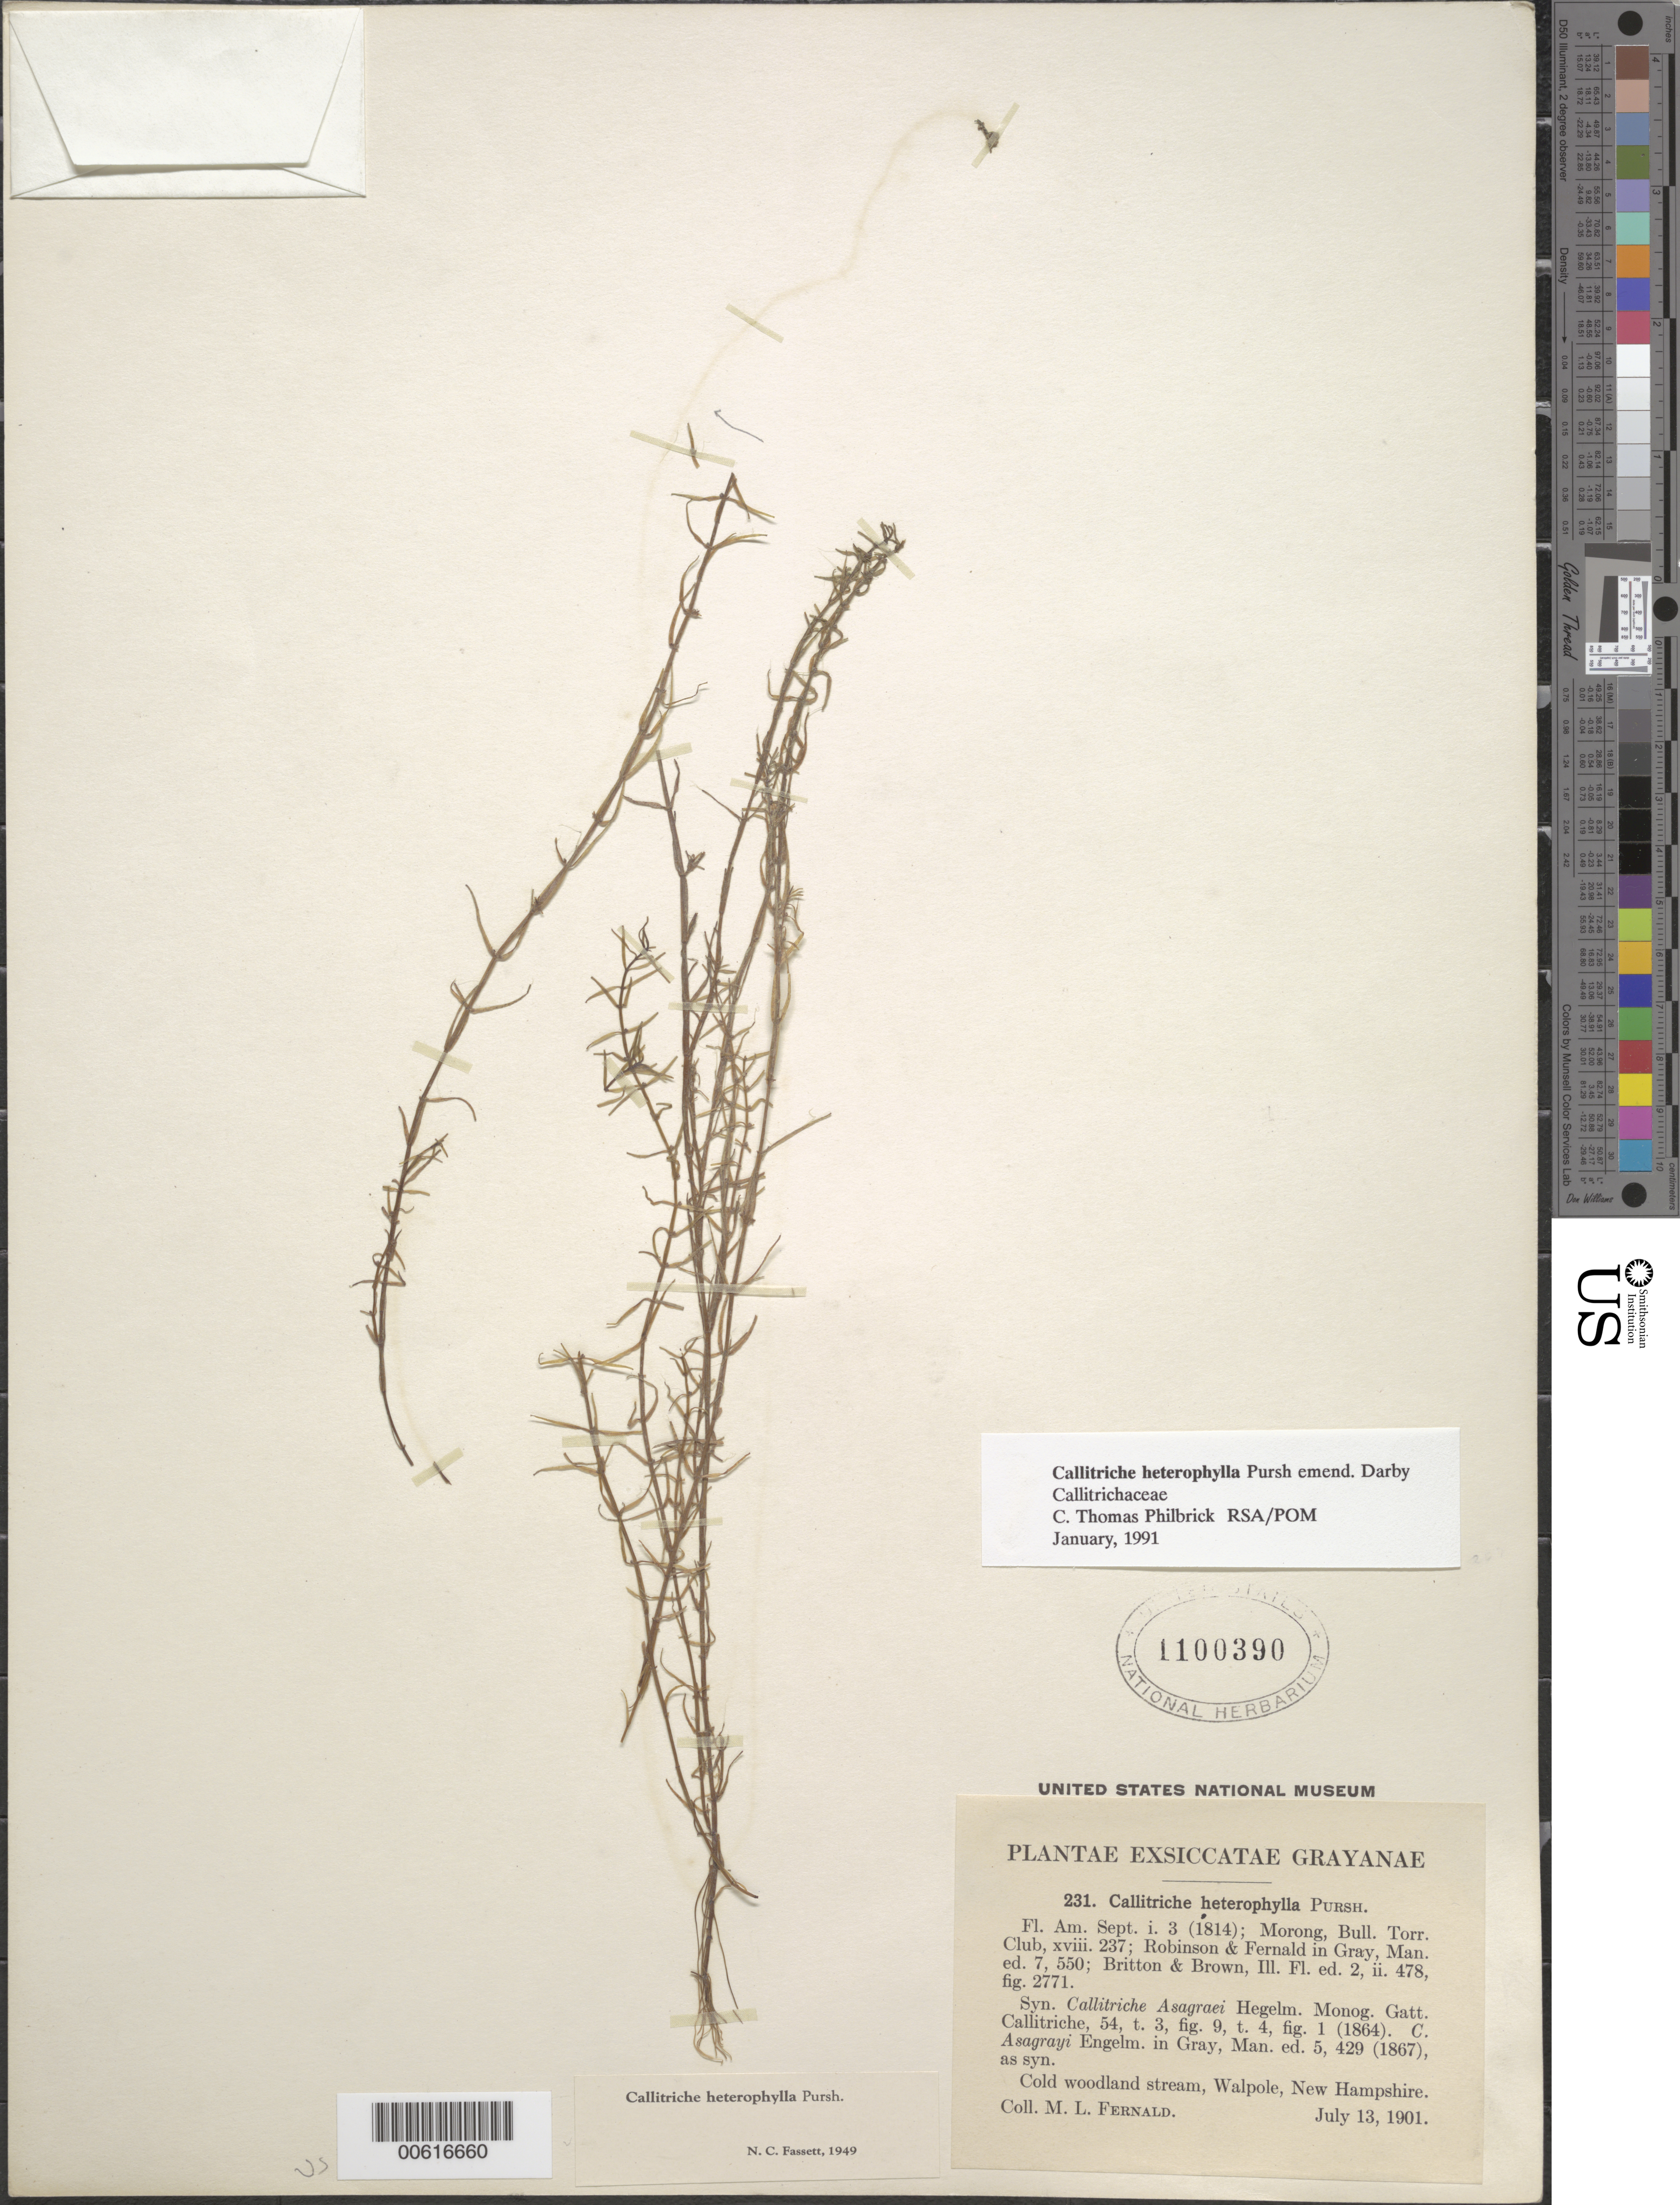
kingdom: Plantae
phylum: Tracheophyta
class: Magnoliopsida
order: Lamiales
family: Plantaginaceae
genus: Callitriche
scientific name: Callitriche heterophylla Pursh emend. Darby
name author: Pursh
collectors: M. L. Fernald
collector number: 231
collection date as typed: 13 Jul 1901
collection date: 1901-07-13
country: United States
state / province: New Hampshire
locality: Walpole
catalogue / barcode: US 1100390